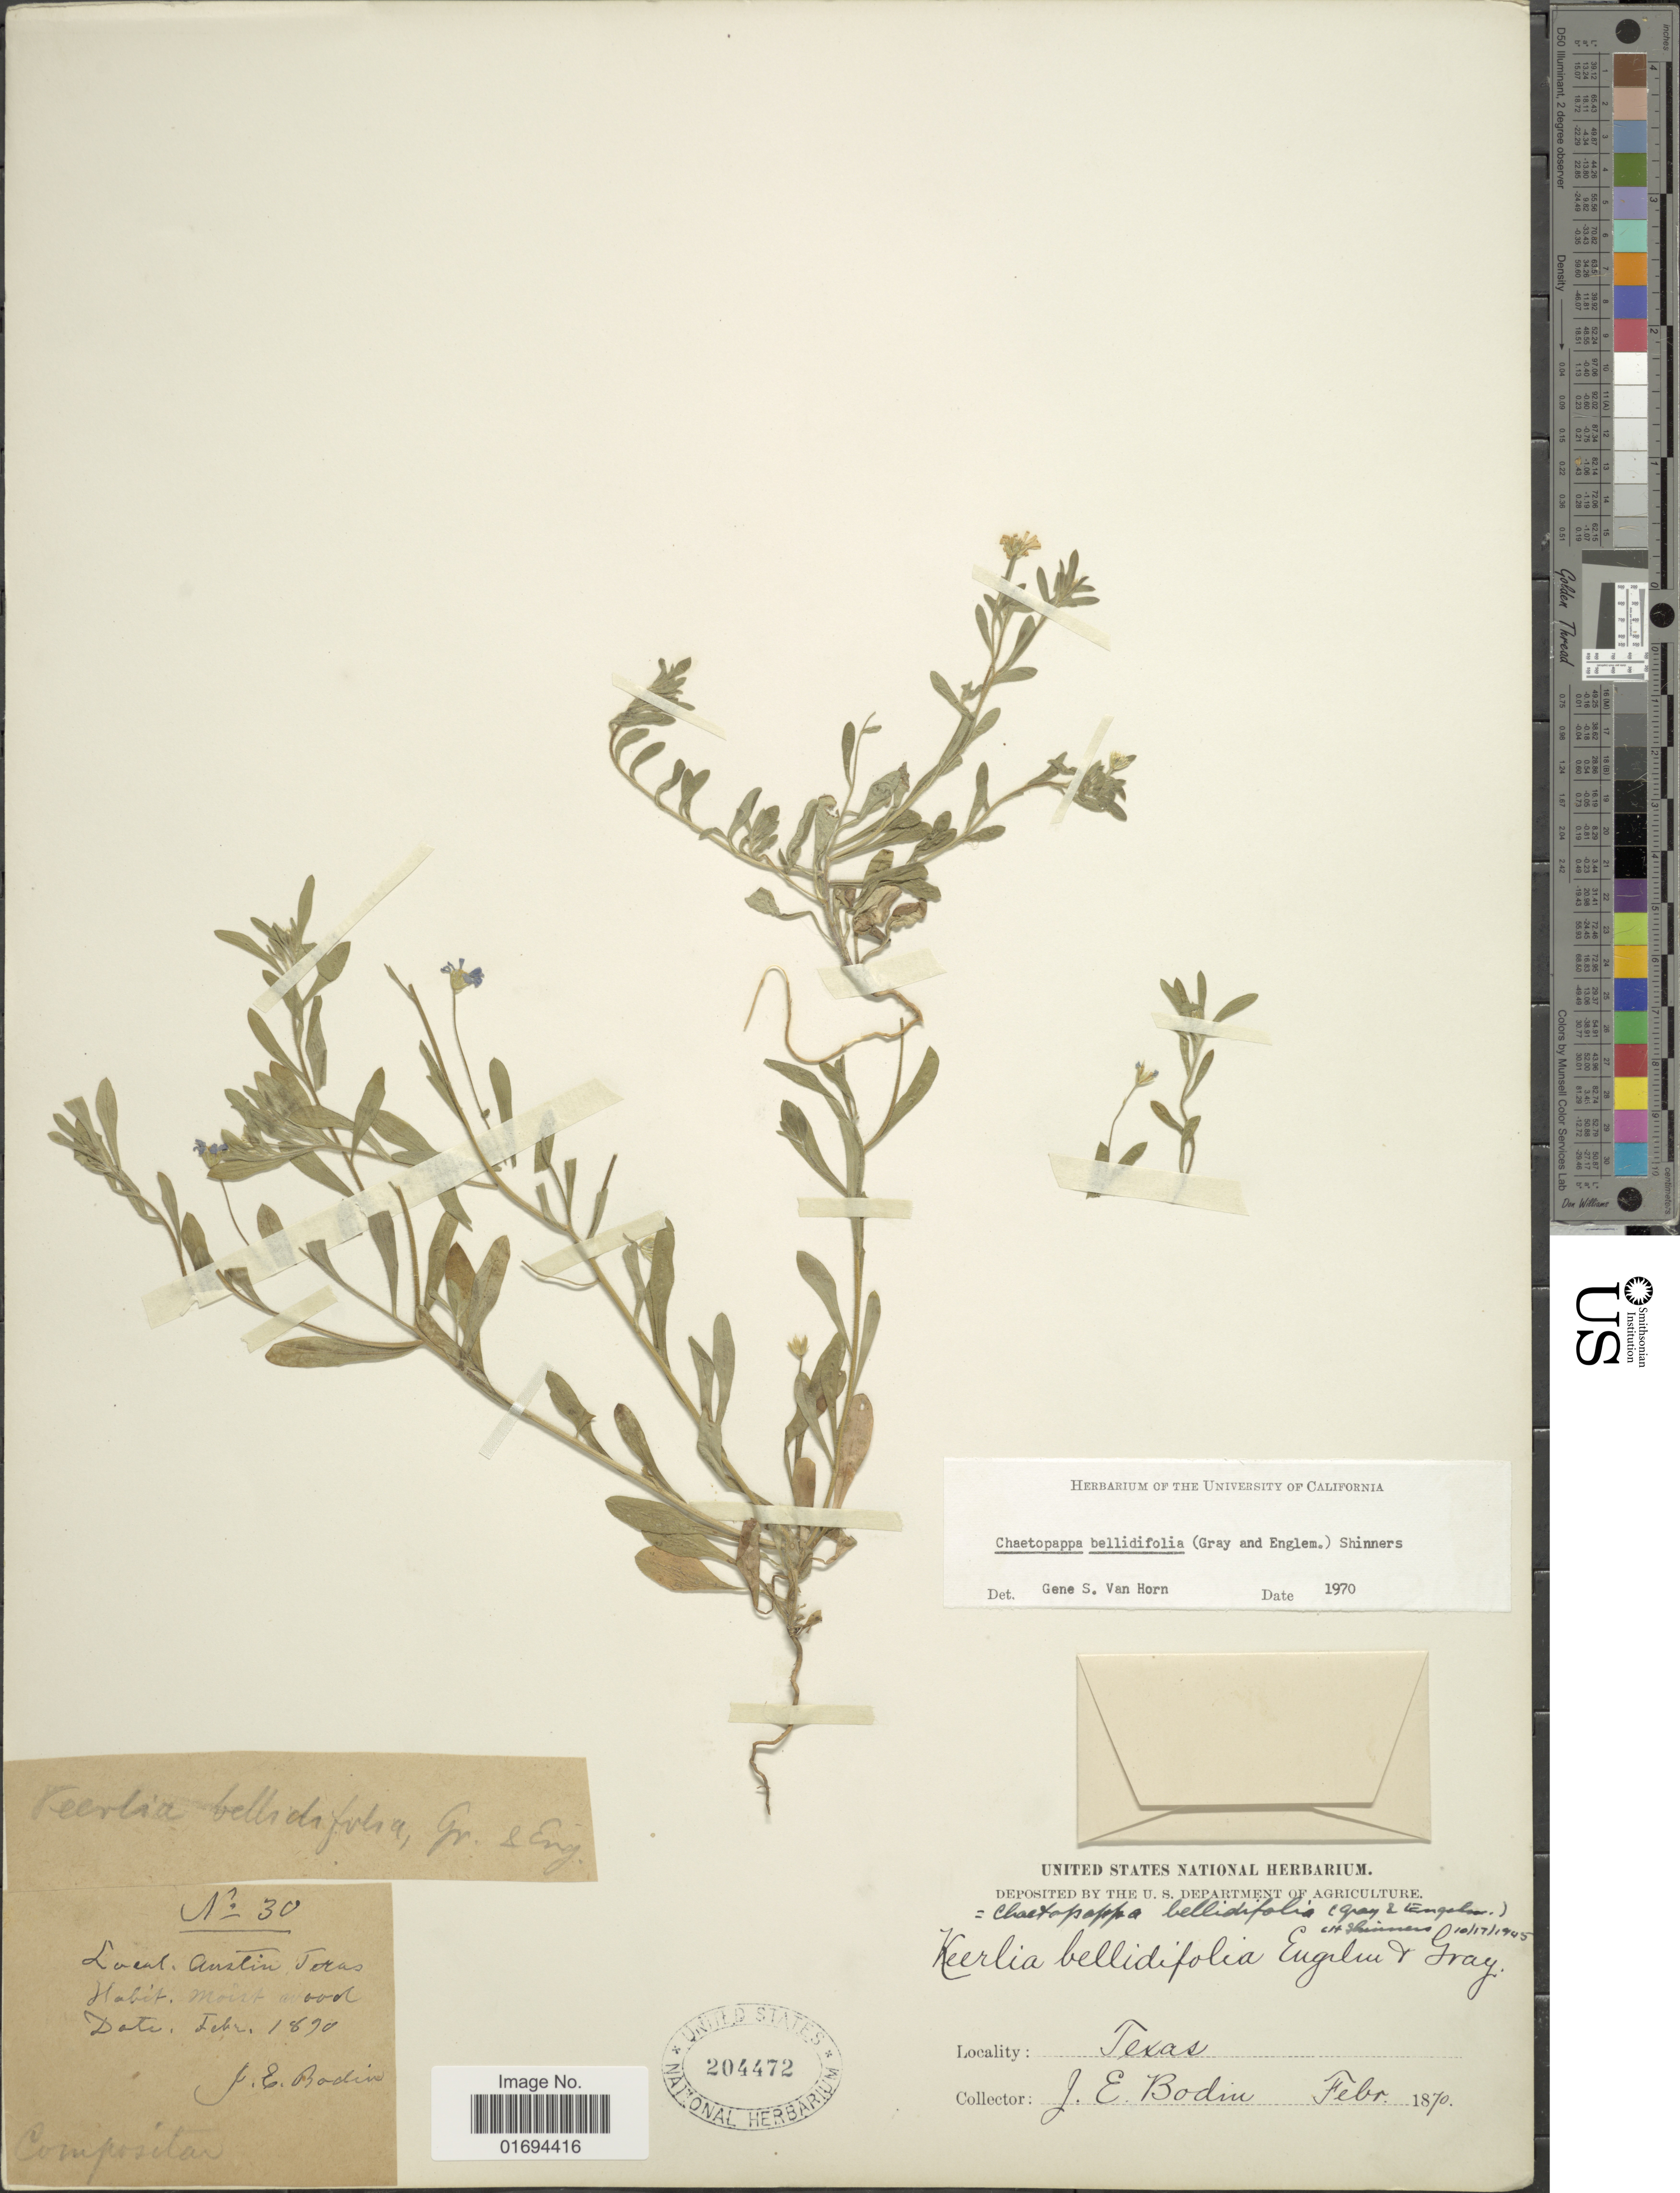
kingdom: Plantae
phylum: Tracheophyta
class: Magnoliopsida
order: Asterales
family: Asteraceae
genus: Chaetopappa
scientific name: Chaetopappa bellidifolia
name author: (A. Gray) Shinners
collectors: J. E. Bodin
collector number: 30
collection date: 1870-02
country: United States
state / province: Texas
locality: Austin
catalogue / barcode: US 204472